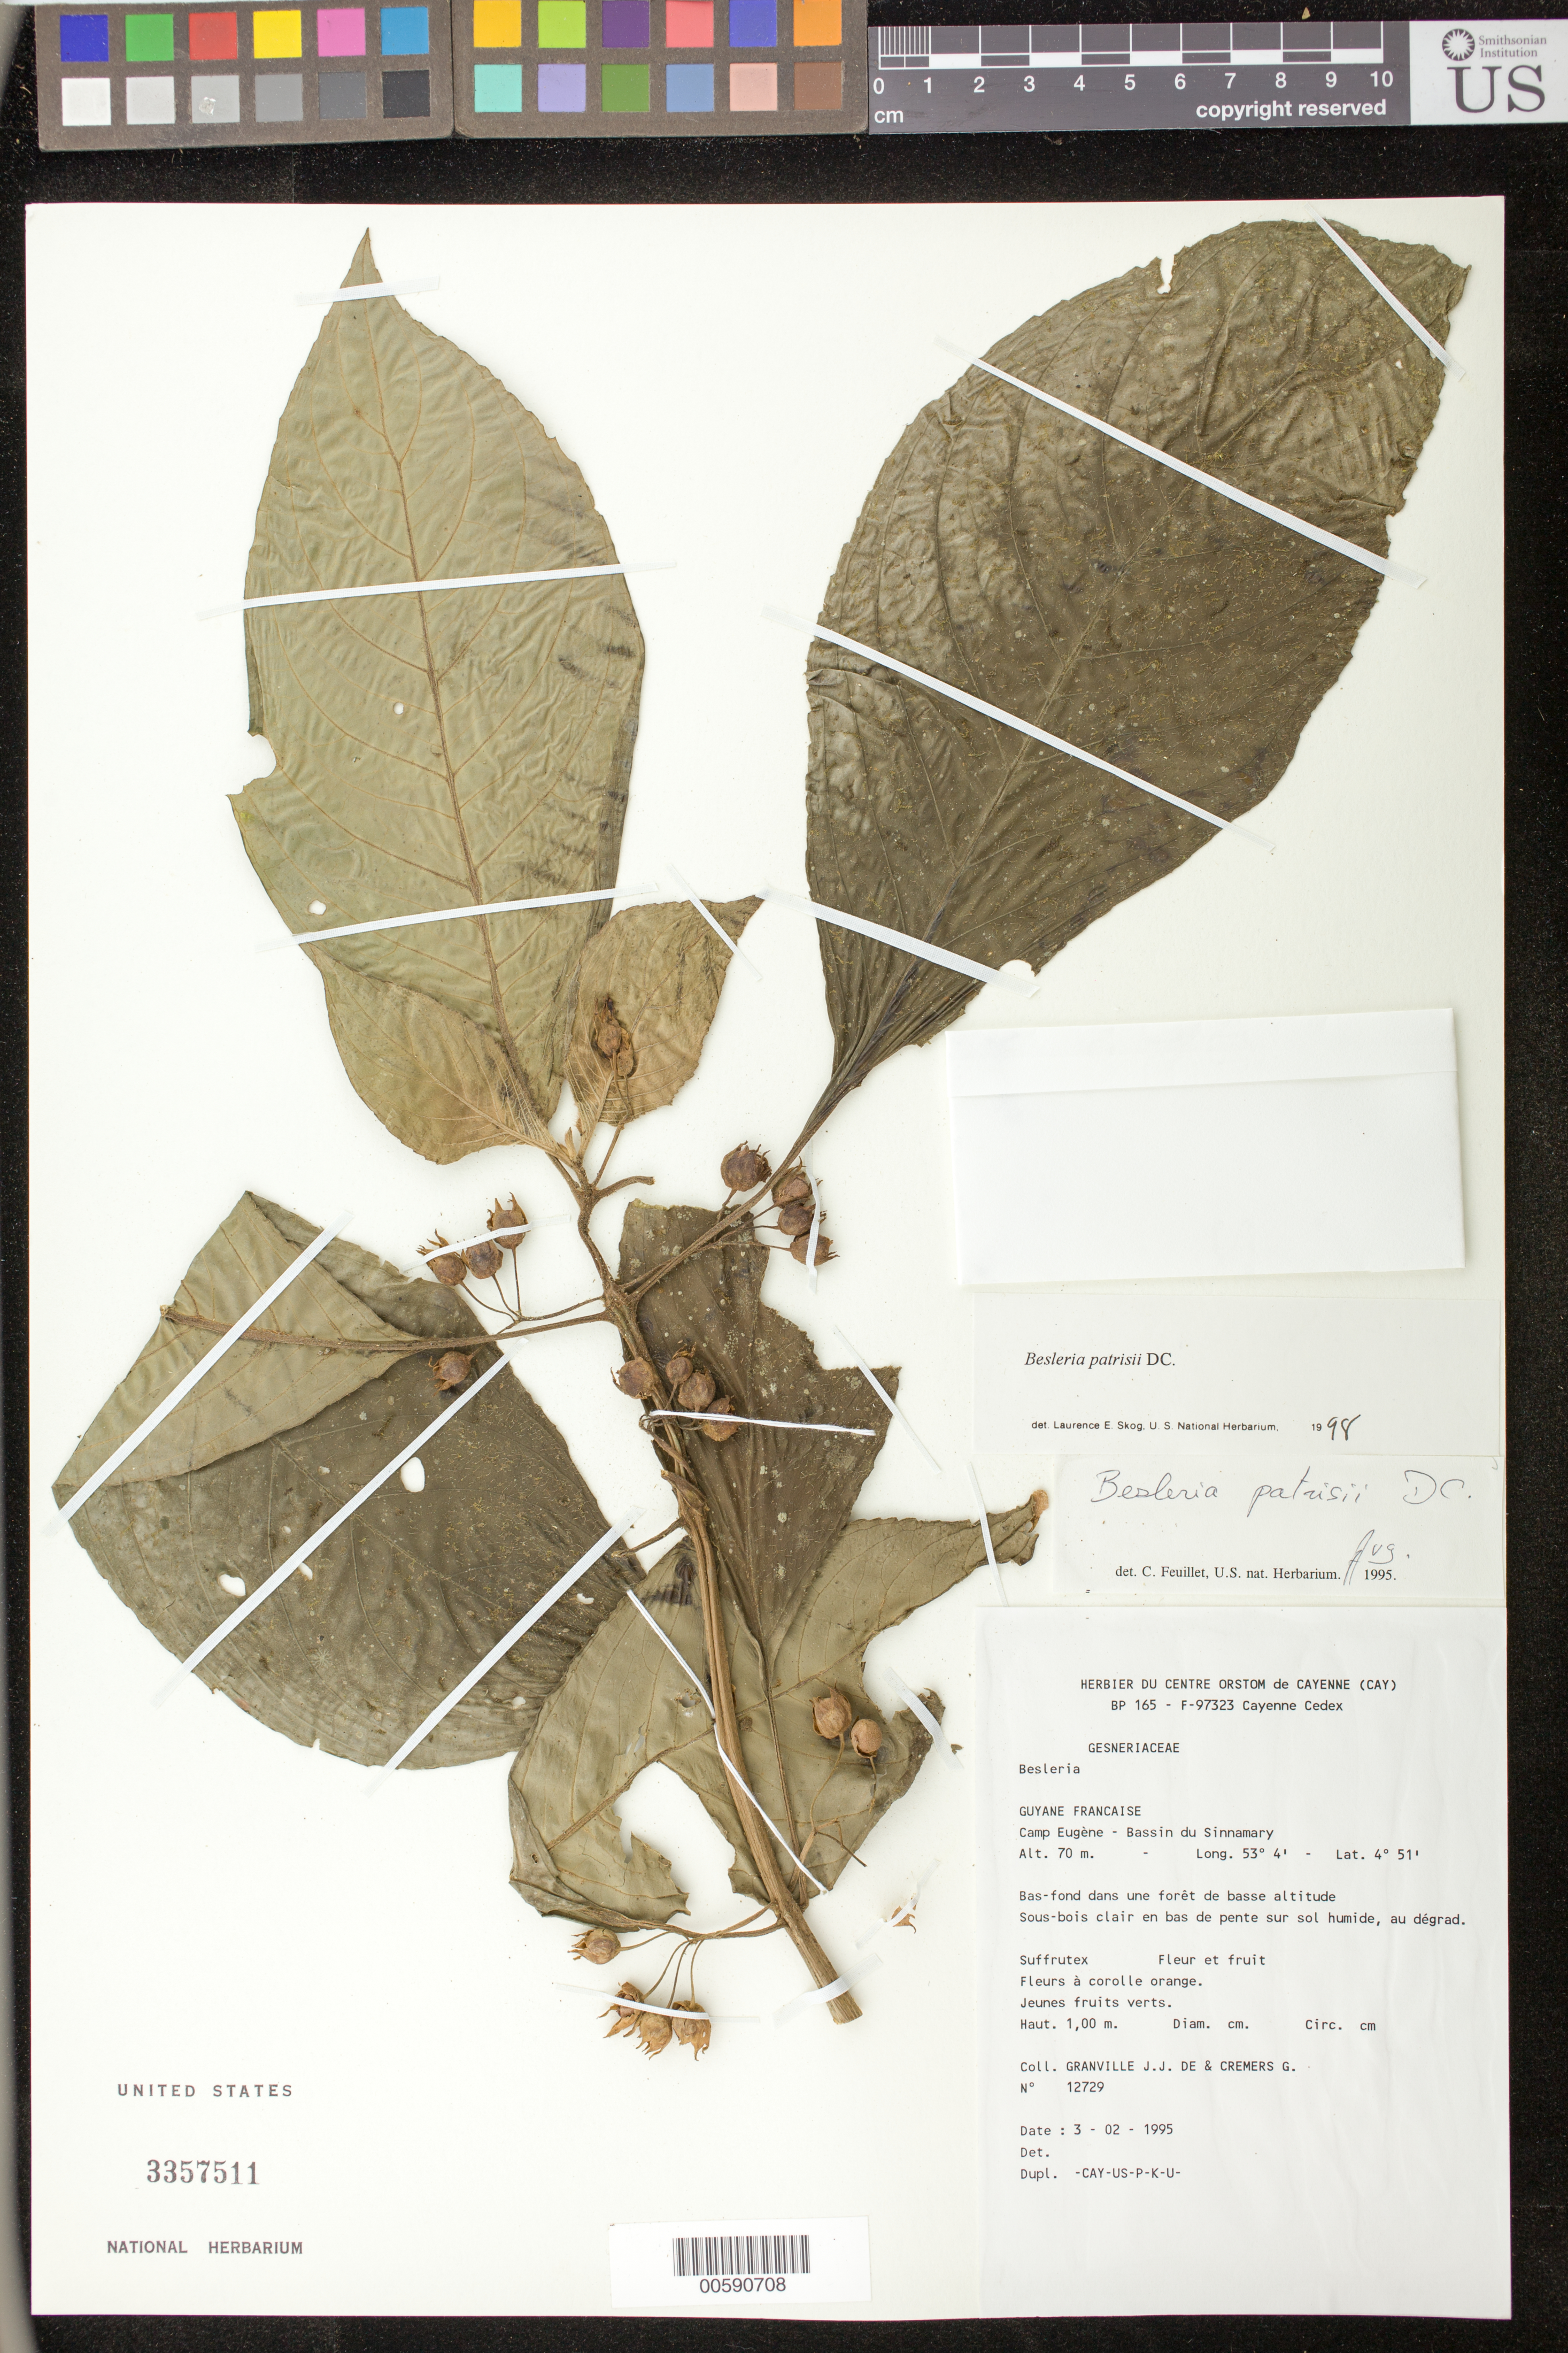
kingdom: Plantae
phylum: Tracheophyta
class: Magnoliopsida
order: Lamiales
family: Gesneriaceae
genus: Besleria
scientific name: Besleria patrisii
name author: DC.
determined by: Skog, Laurence E.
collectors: J.-J. de Granville & G. Cremers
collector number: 12729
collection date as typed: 03 Feb 1995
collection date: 1995-02-03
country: French Guiana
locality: Camp Eugène, bassin du Sinnamary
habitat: Bas-fond dans une forêt de basse altitude; sous-bois clair en bas de pente sur sol humide, au dégrad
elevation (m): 70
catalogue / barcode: US 3357511